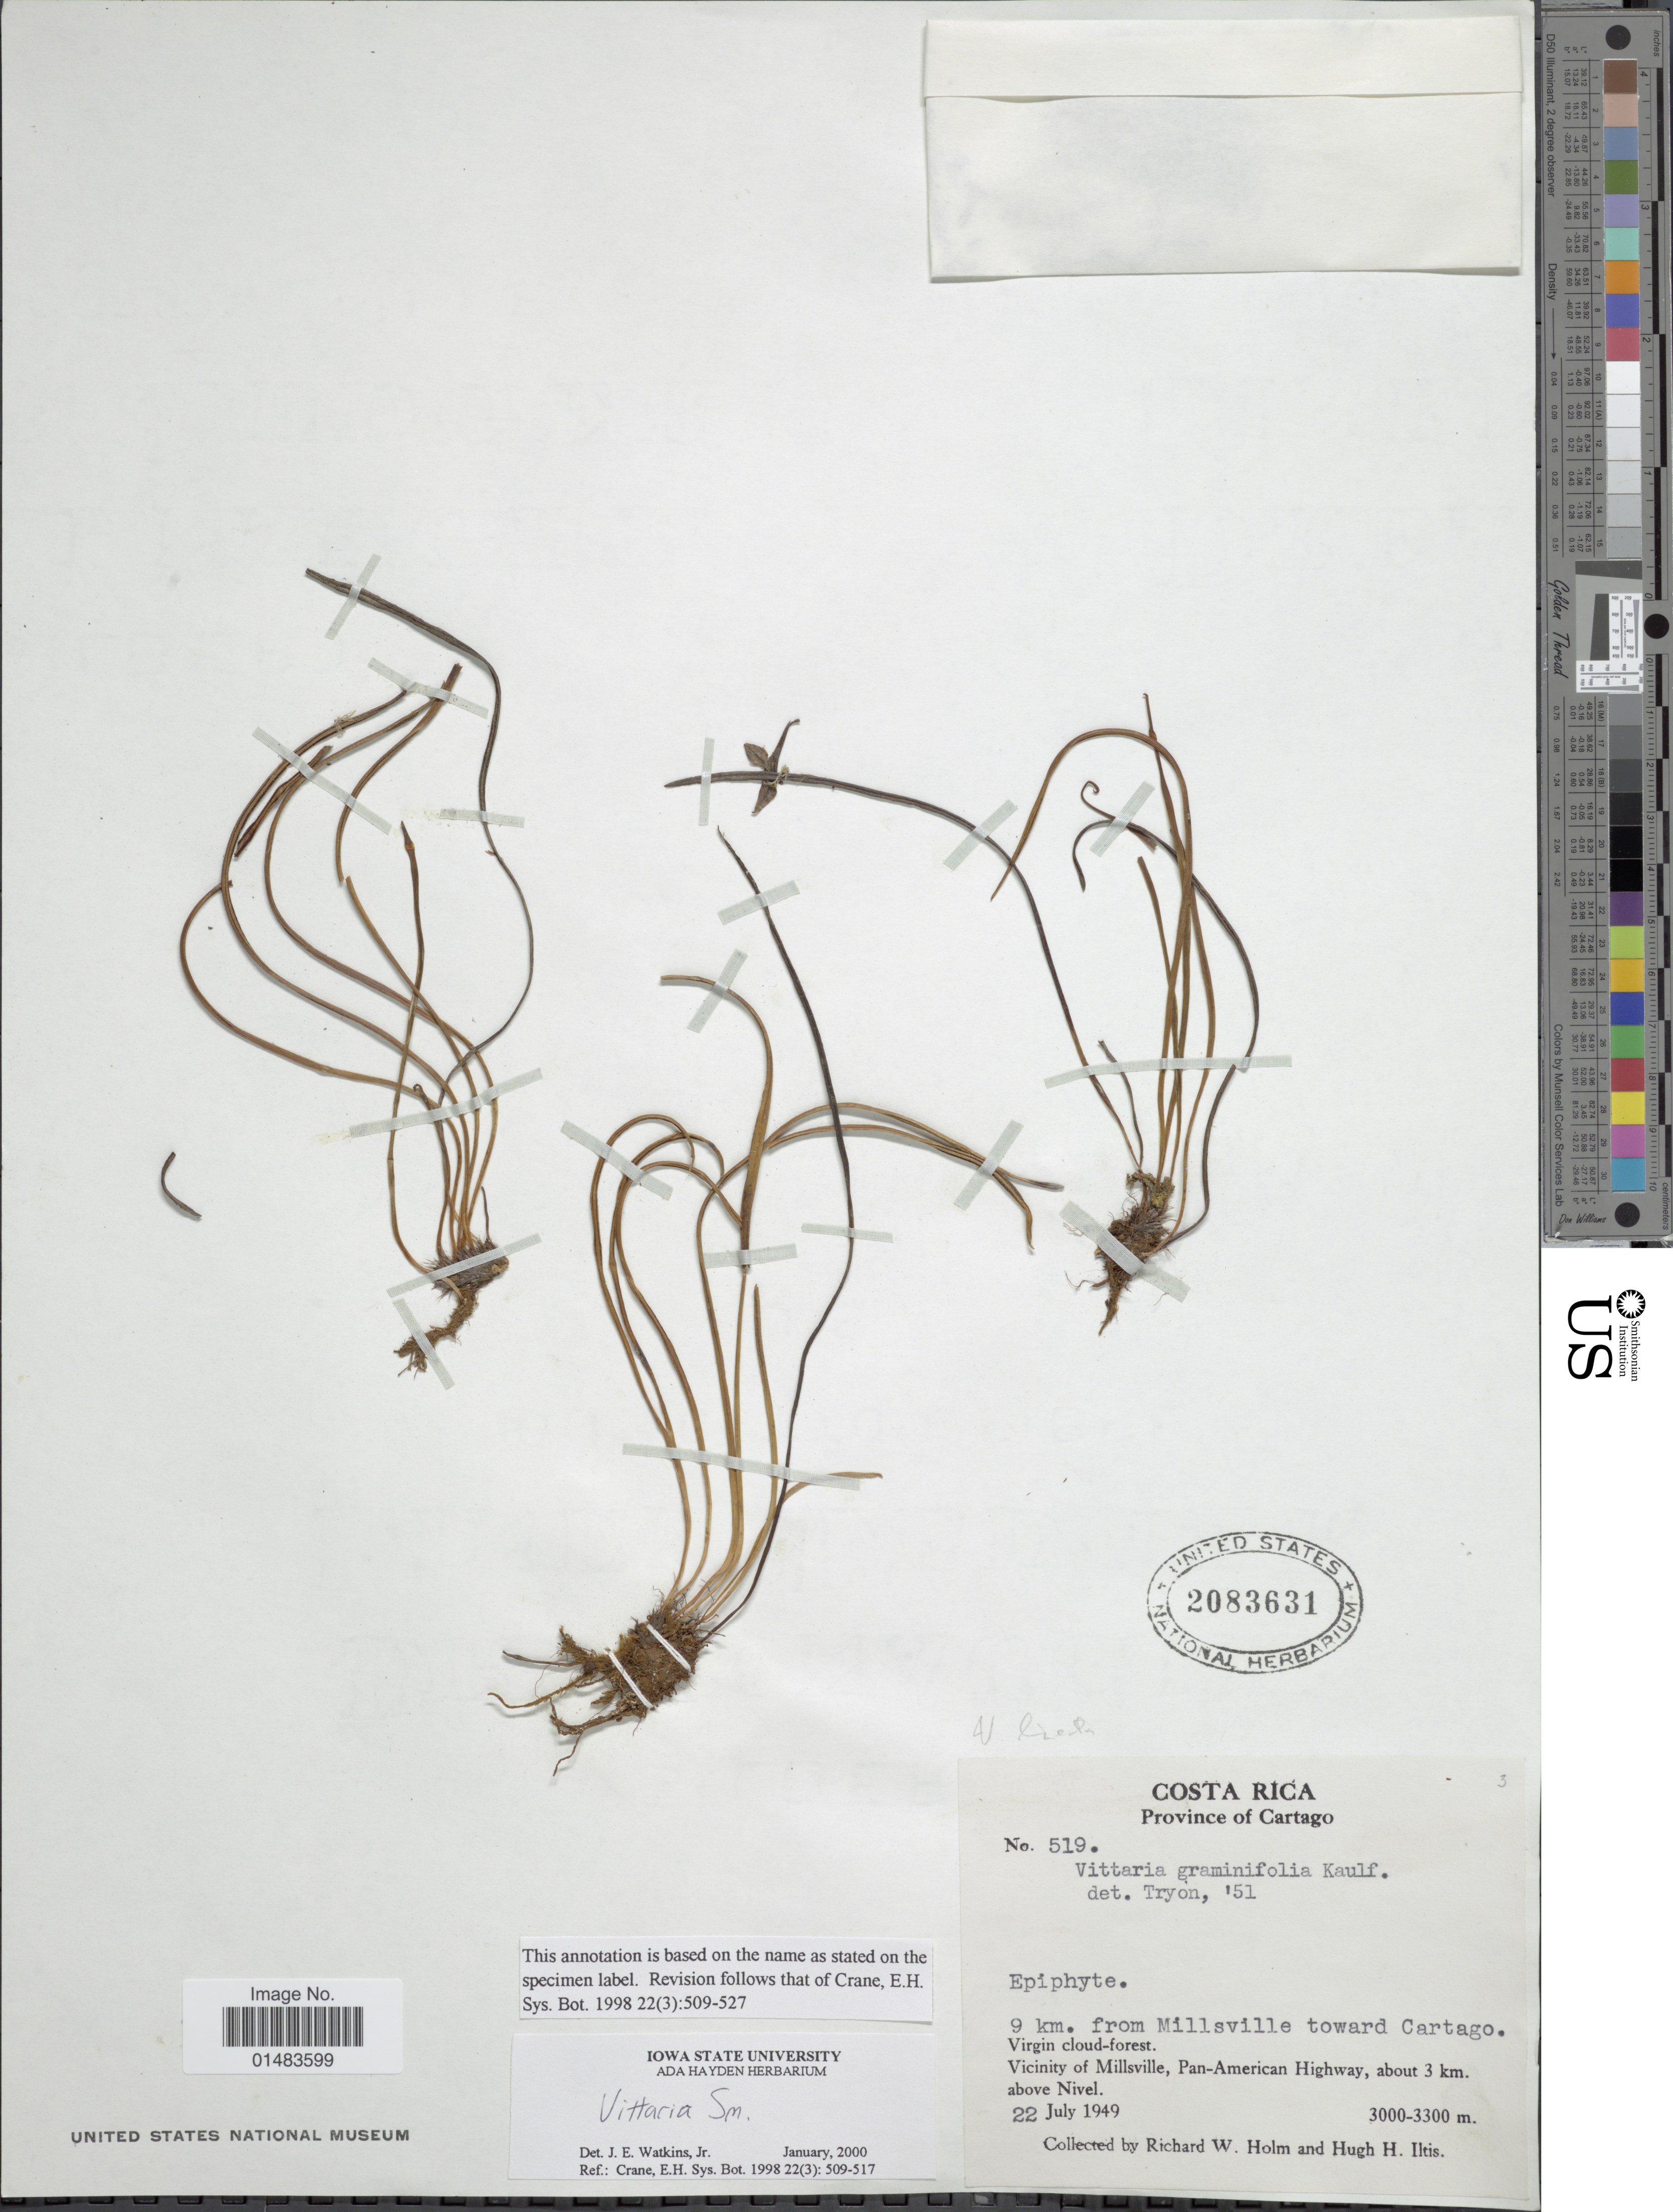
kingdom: Plantae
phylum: Tracheophyta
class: Polypodiopsida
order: Polypodiales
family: Pteridaceae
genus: Vittaria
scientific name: Vittaria graminifolia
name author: Kaulf.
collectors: R. W. Holm & H. H. Iltis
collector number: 519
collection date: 1949-07-22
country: Costa Rica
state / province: Cartago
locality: Epiphyte, 9 km. from millsville toward Cartago, Virgin cloud forest. Vicinity of Millsville, Pan American Highway, about 3 km above Nivel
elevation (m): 3000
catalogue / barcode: US 2083631